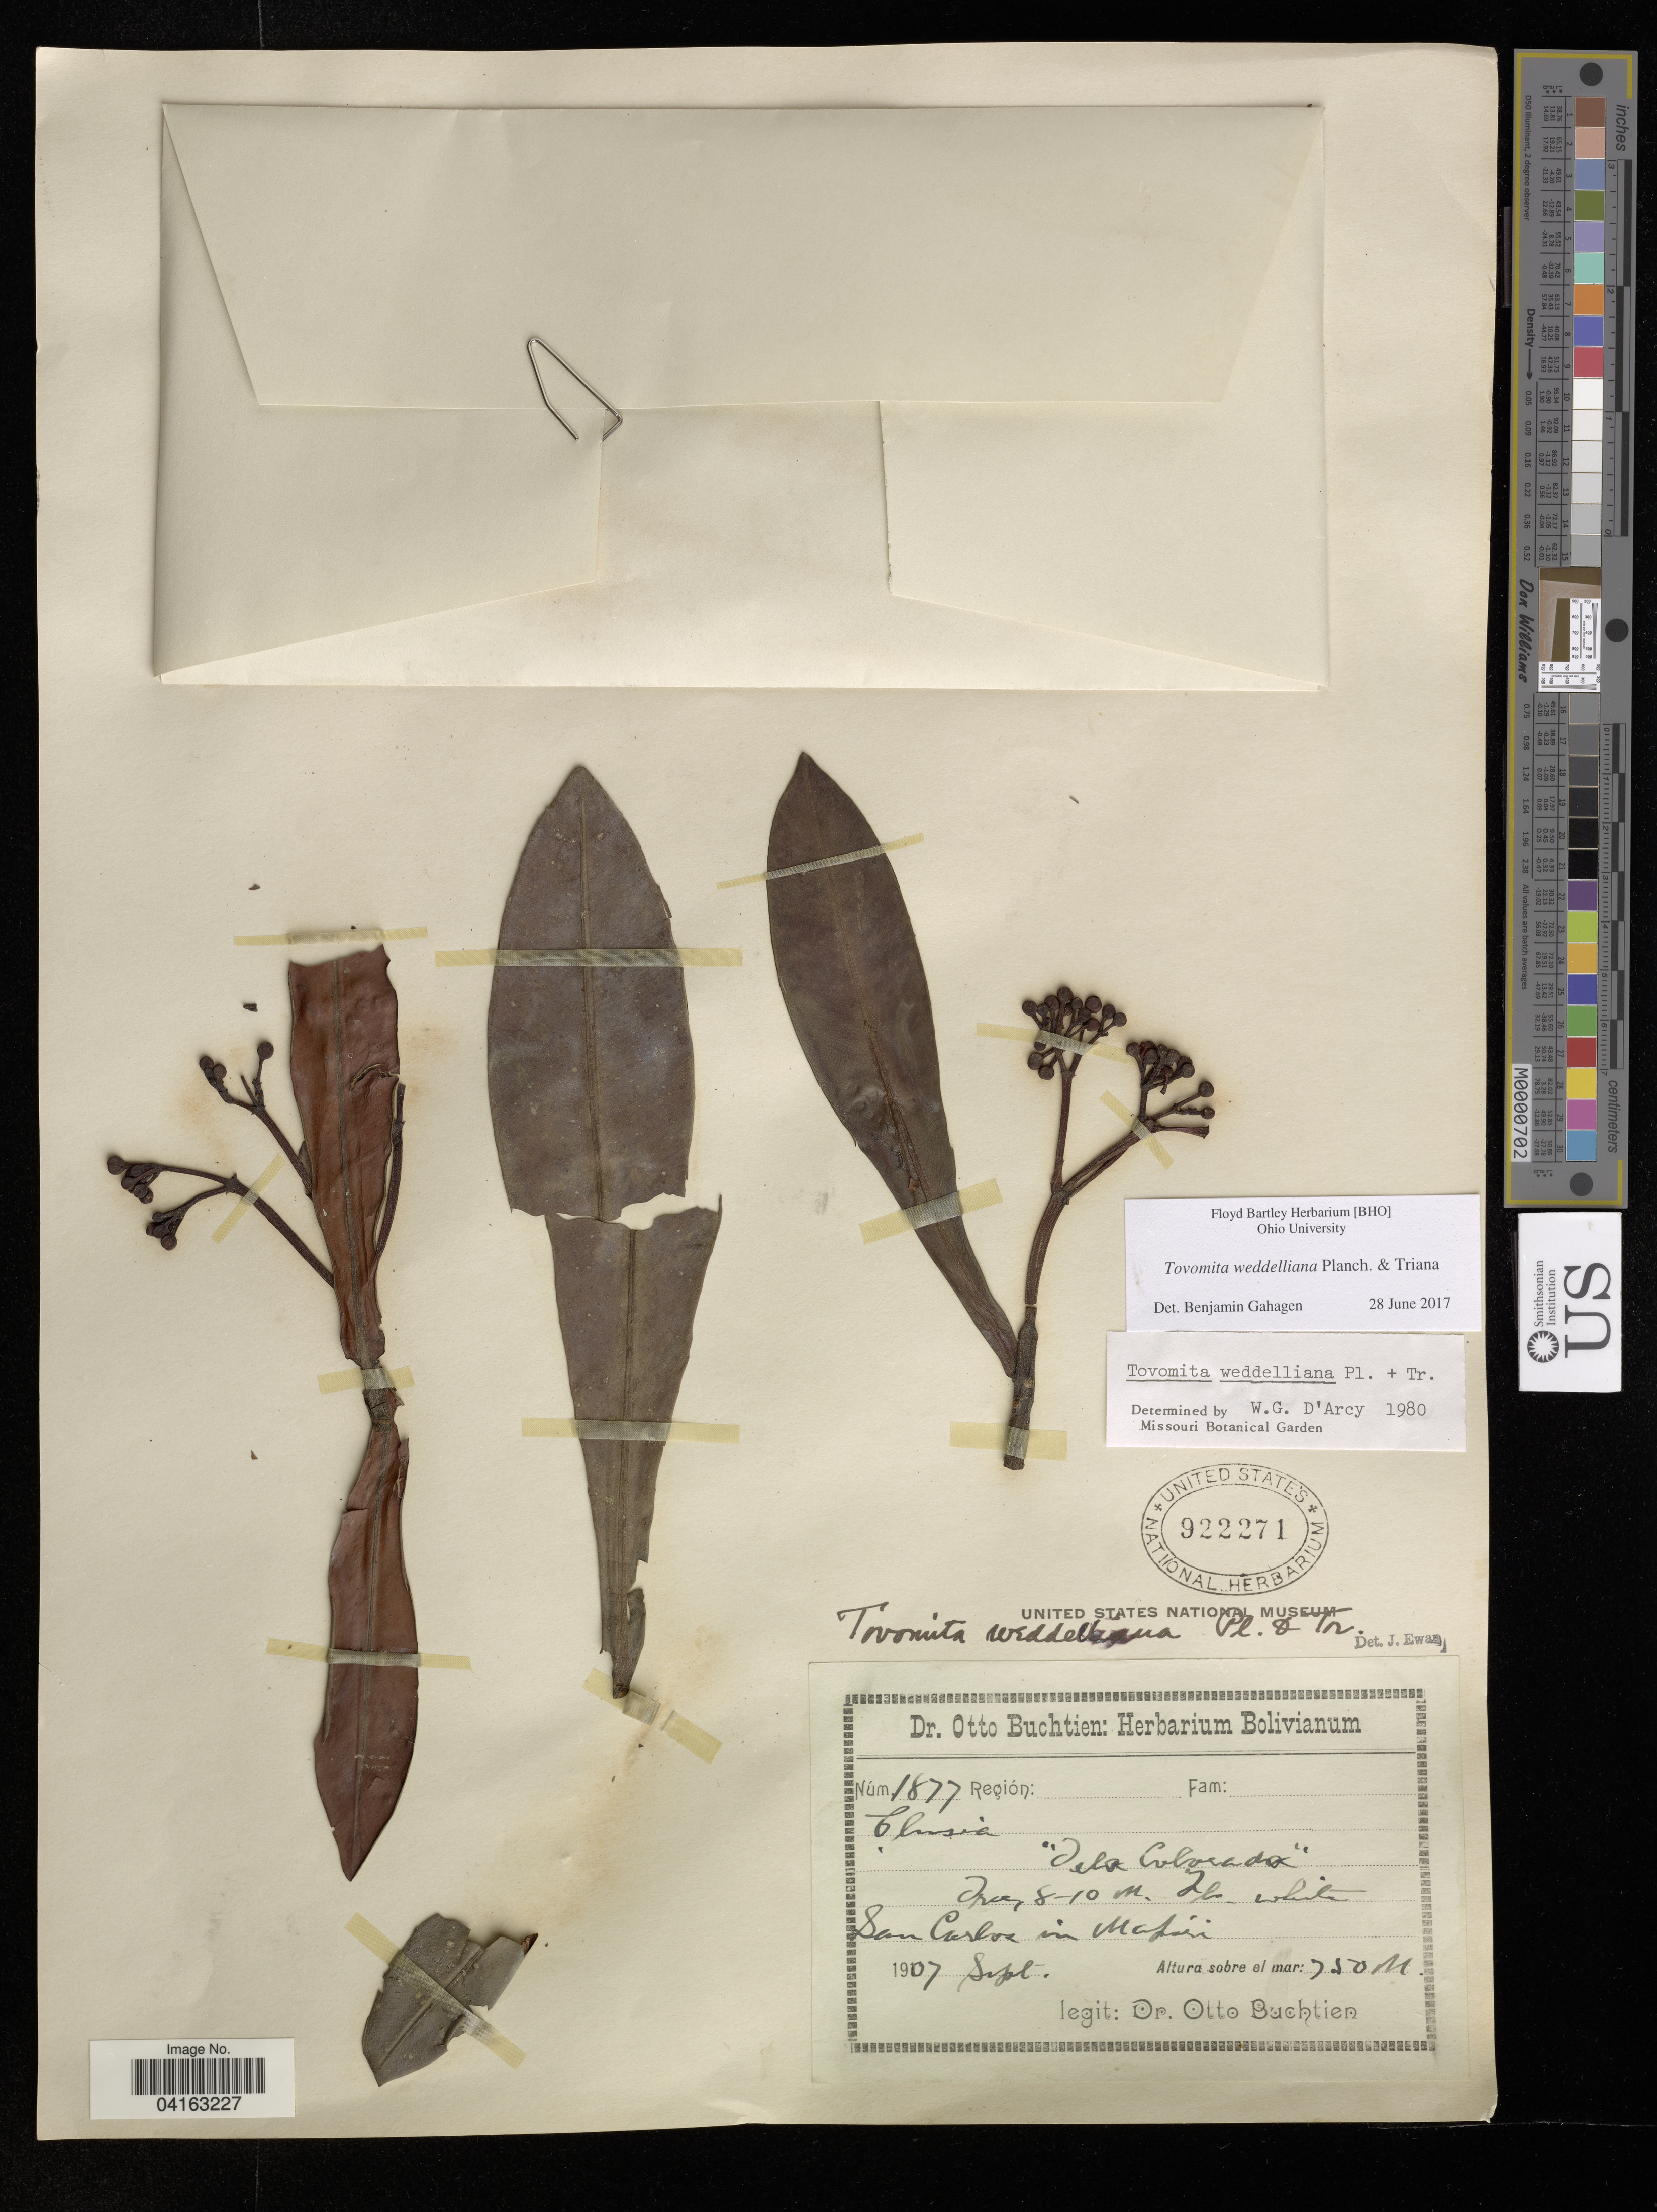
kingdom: Plantae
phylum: Tracheophyta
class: Magnoliopsida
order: Malpighiales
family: Clusiaceae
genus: Tovomita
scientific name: Tovomita weddelliana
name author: Planch. & Triana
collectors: O. Buchtien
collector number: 1877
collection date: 1907-09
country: Bolivia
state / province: La Paz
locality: San Carlos in Mapiri.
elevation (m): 750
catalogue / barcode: US 922271